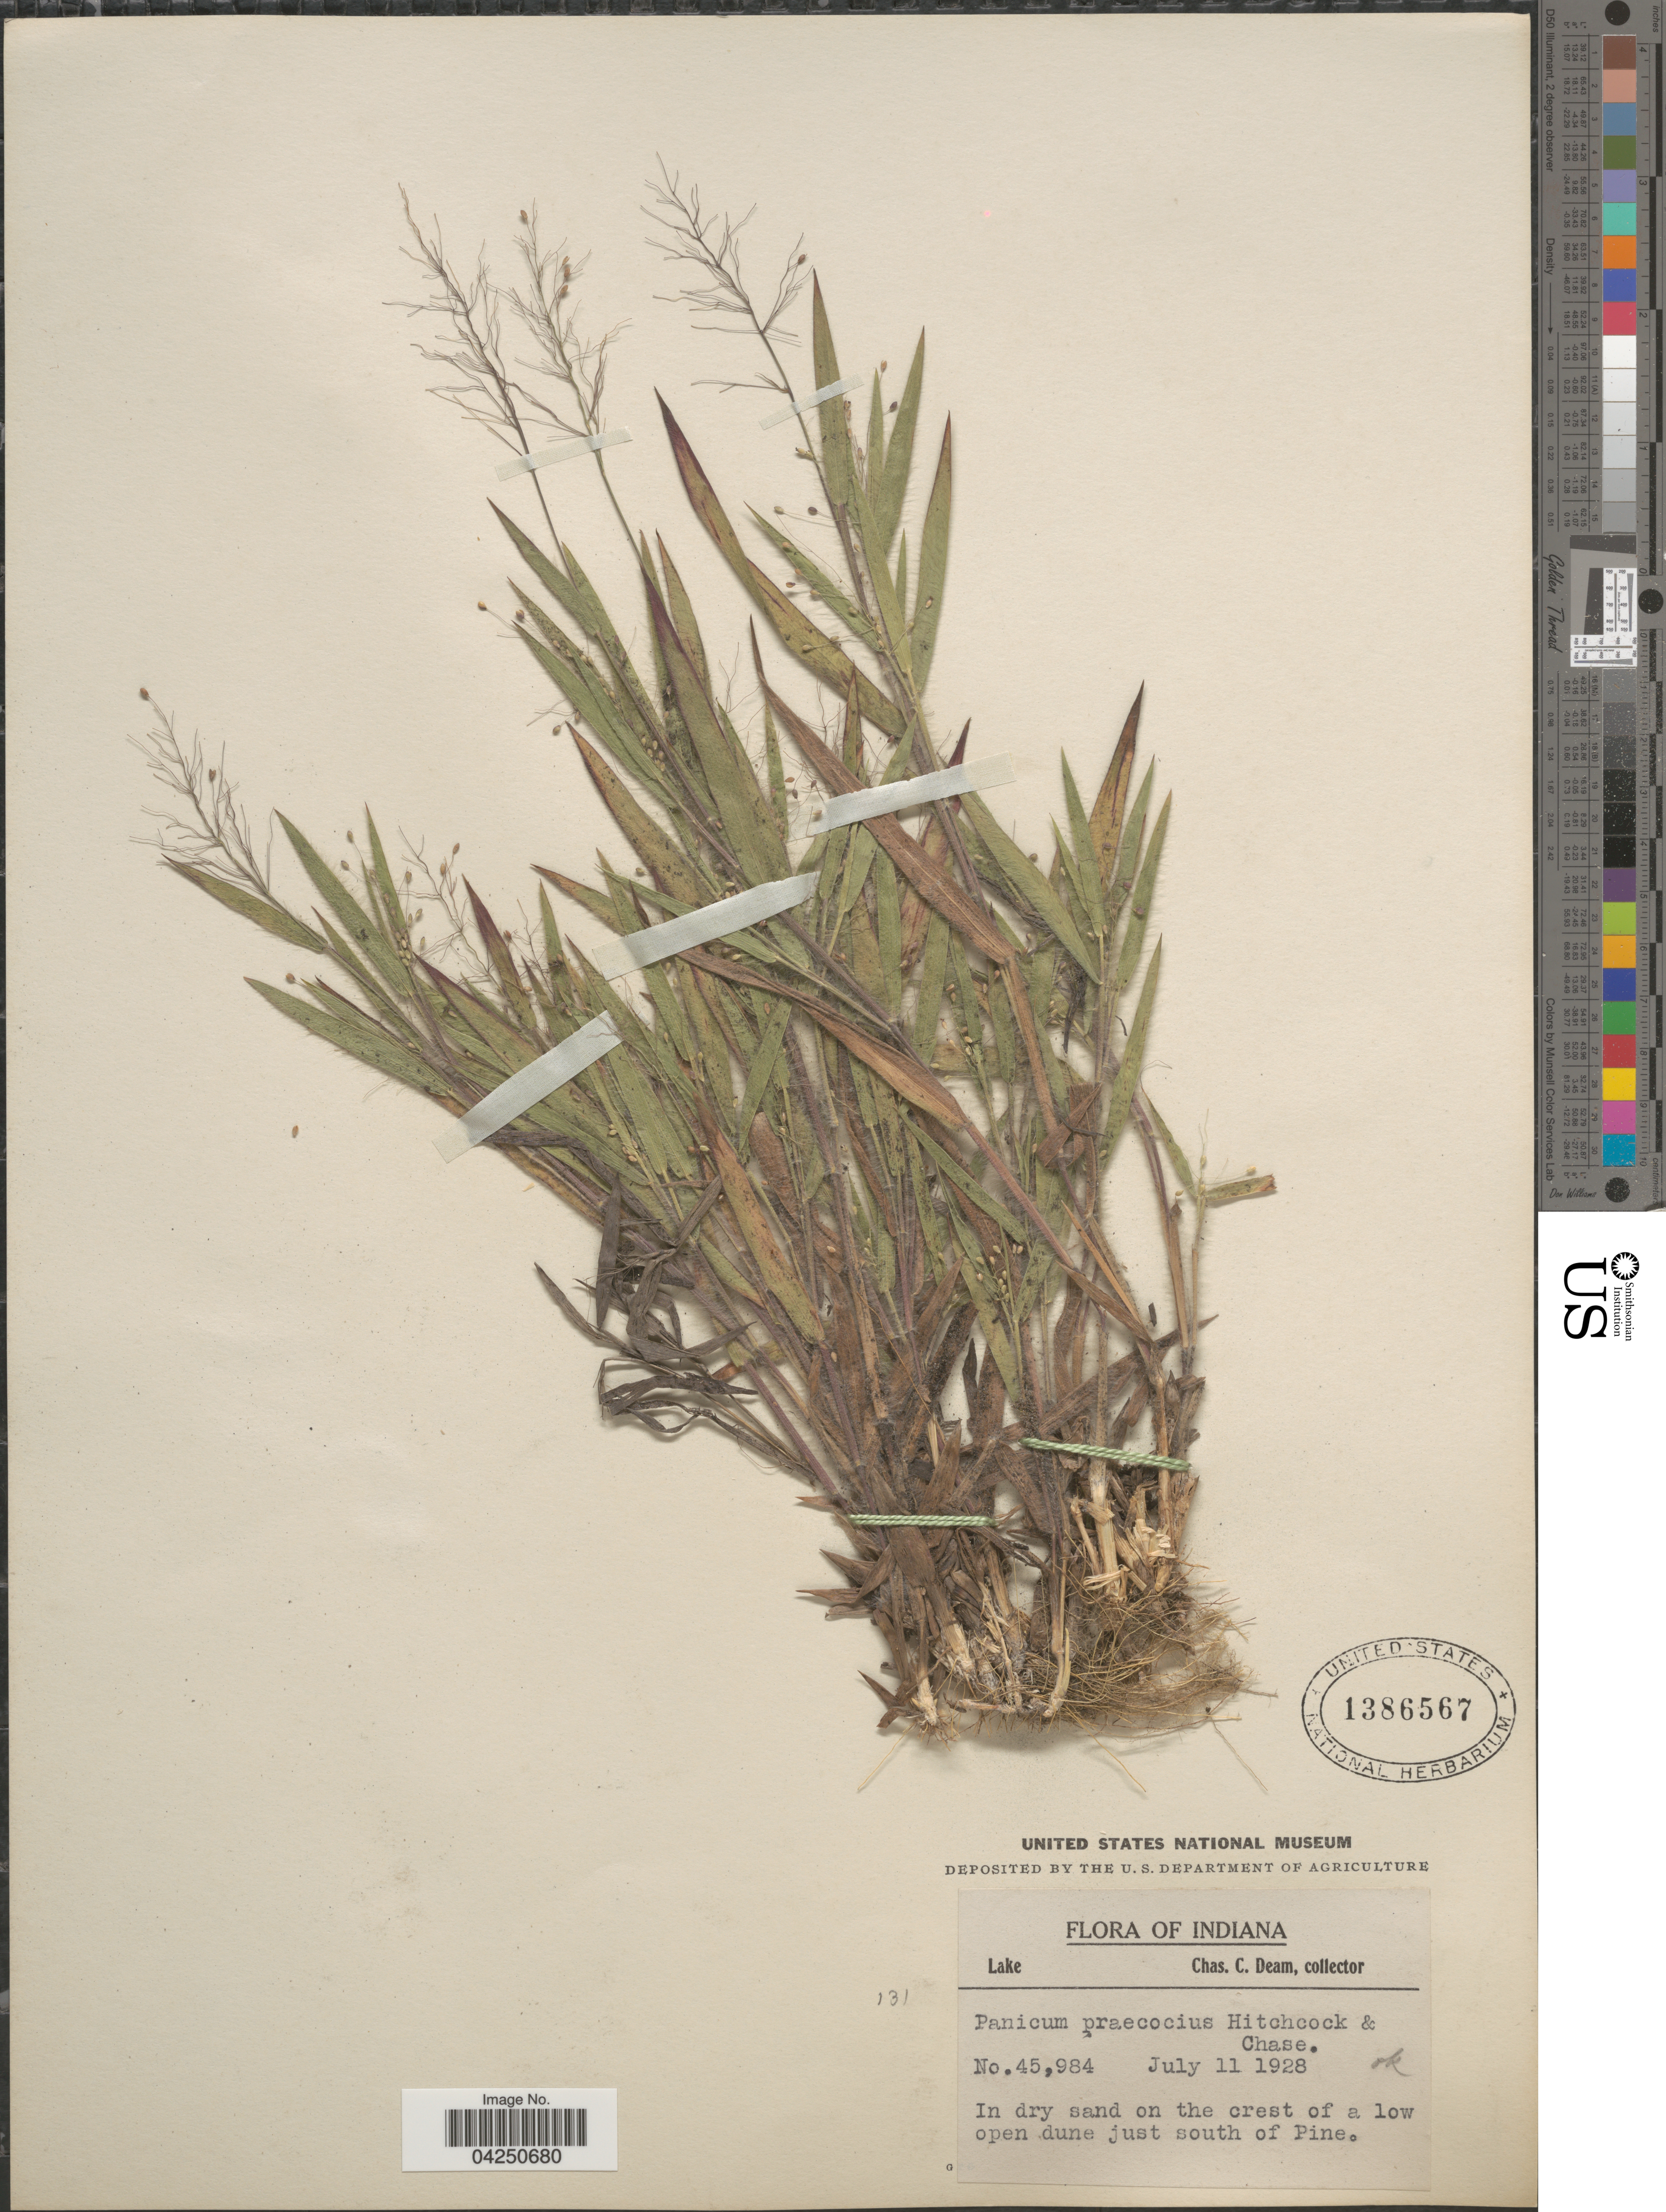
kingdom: Plantae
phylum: Tracheophyta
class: Liliopsida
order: Poales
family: Poaceae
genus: Dichanthelium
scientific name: Dichanthelium acuminatum var. acuminatum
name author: (Sw.) Gould & C.A. Clark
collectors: C. C. Deam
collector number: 45984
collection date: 1928-07-11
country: United States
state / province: Indiana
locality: Lake. In dry sand on the crest of a low open dune just south of Pine.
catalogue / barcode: US 1386567